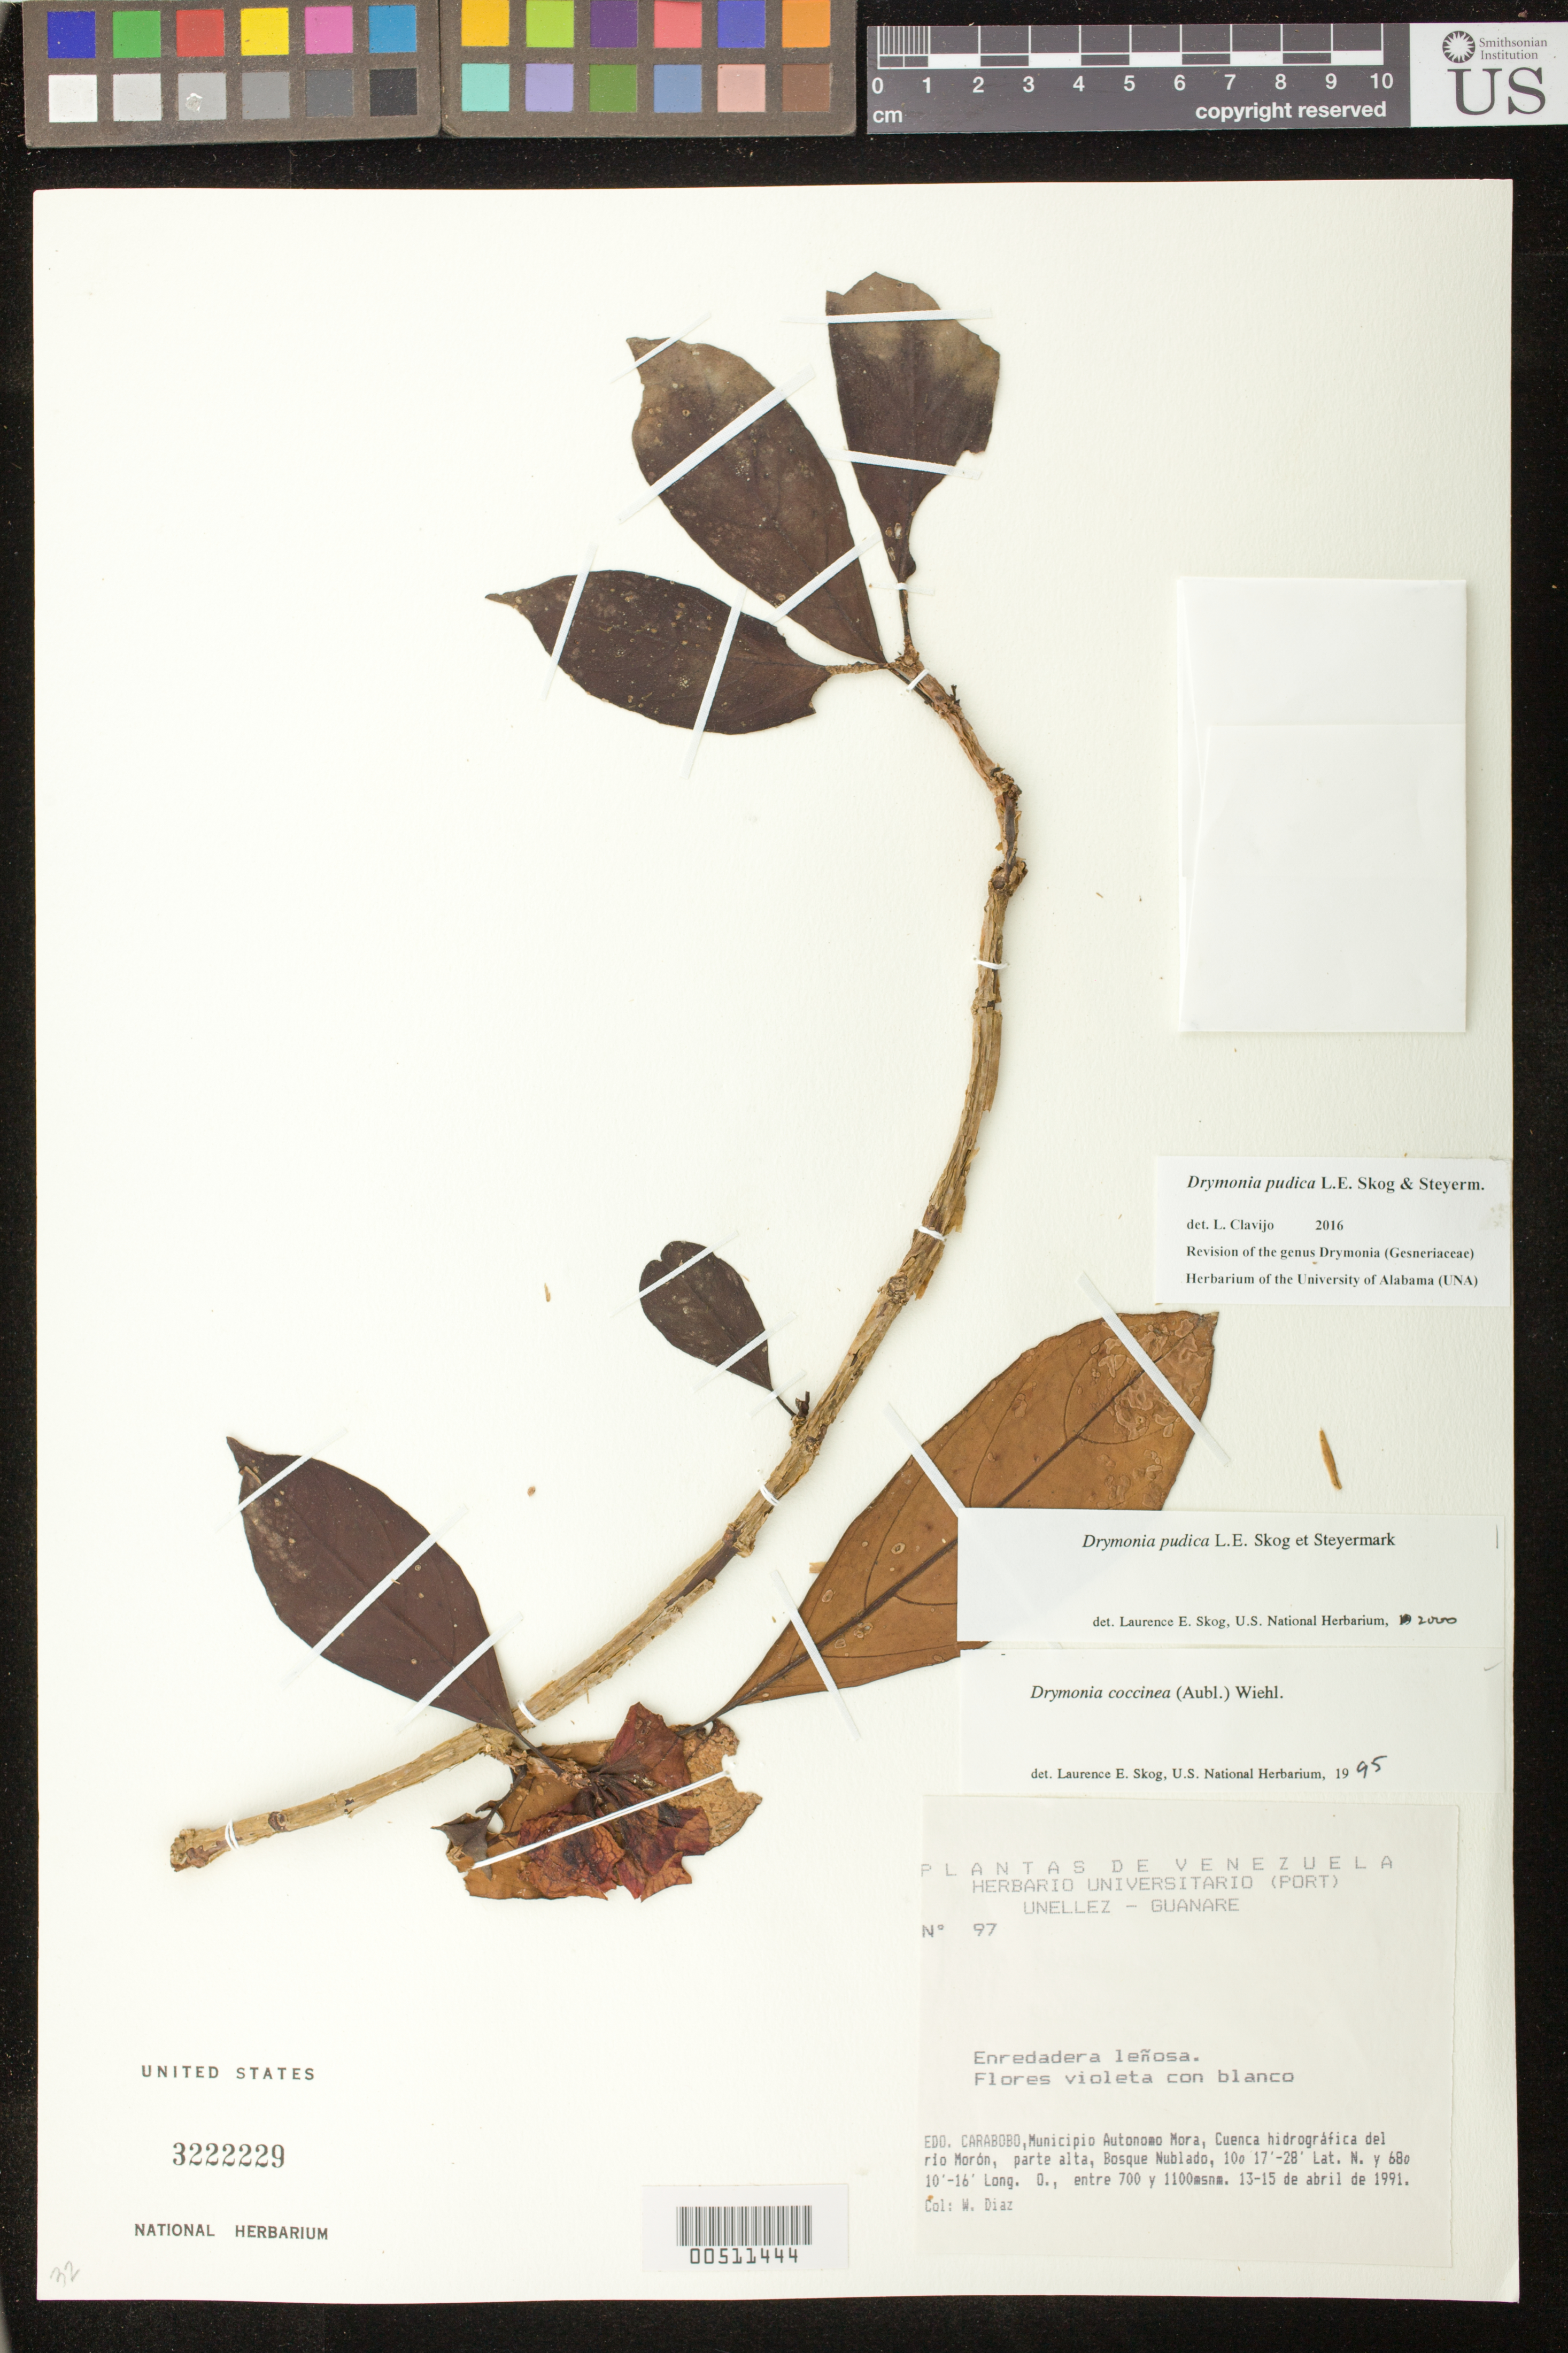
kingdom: Plantae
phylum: Tracheophyta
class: Magnoliopsida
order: Lamiales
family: Gesneriaceae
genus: Drymonia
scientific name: Drymonia pudica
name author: L.E. Skog & Steyerm.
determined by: Clark, J. L., (SEL), The Marie Selby Botanical Garden (UNITED STATES)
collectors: W. Díaz P.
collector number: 97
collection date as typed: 13-15 Apr 1991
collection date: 1991-04-13/1991-04-15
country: Venezuela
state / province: Carabobo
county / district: Juan José Mora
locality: Mpio. Autonomo Mora, Cuenca hidrográfica del río Morón, parte alta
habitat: Bosque nublado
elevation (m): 700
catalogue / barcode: US 3222229